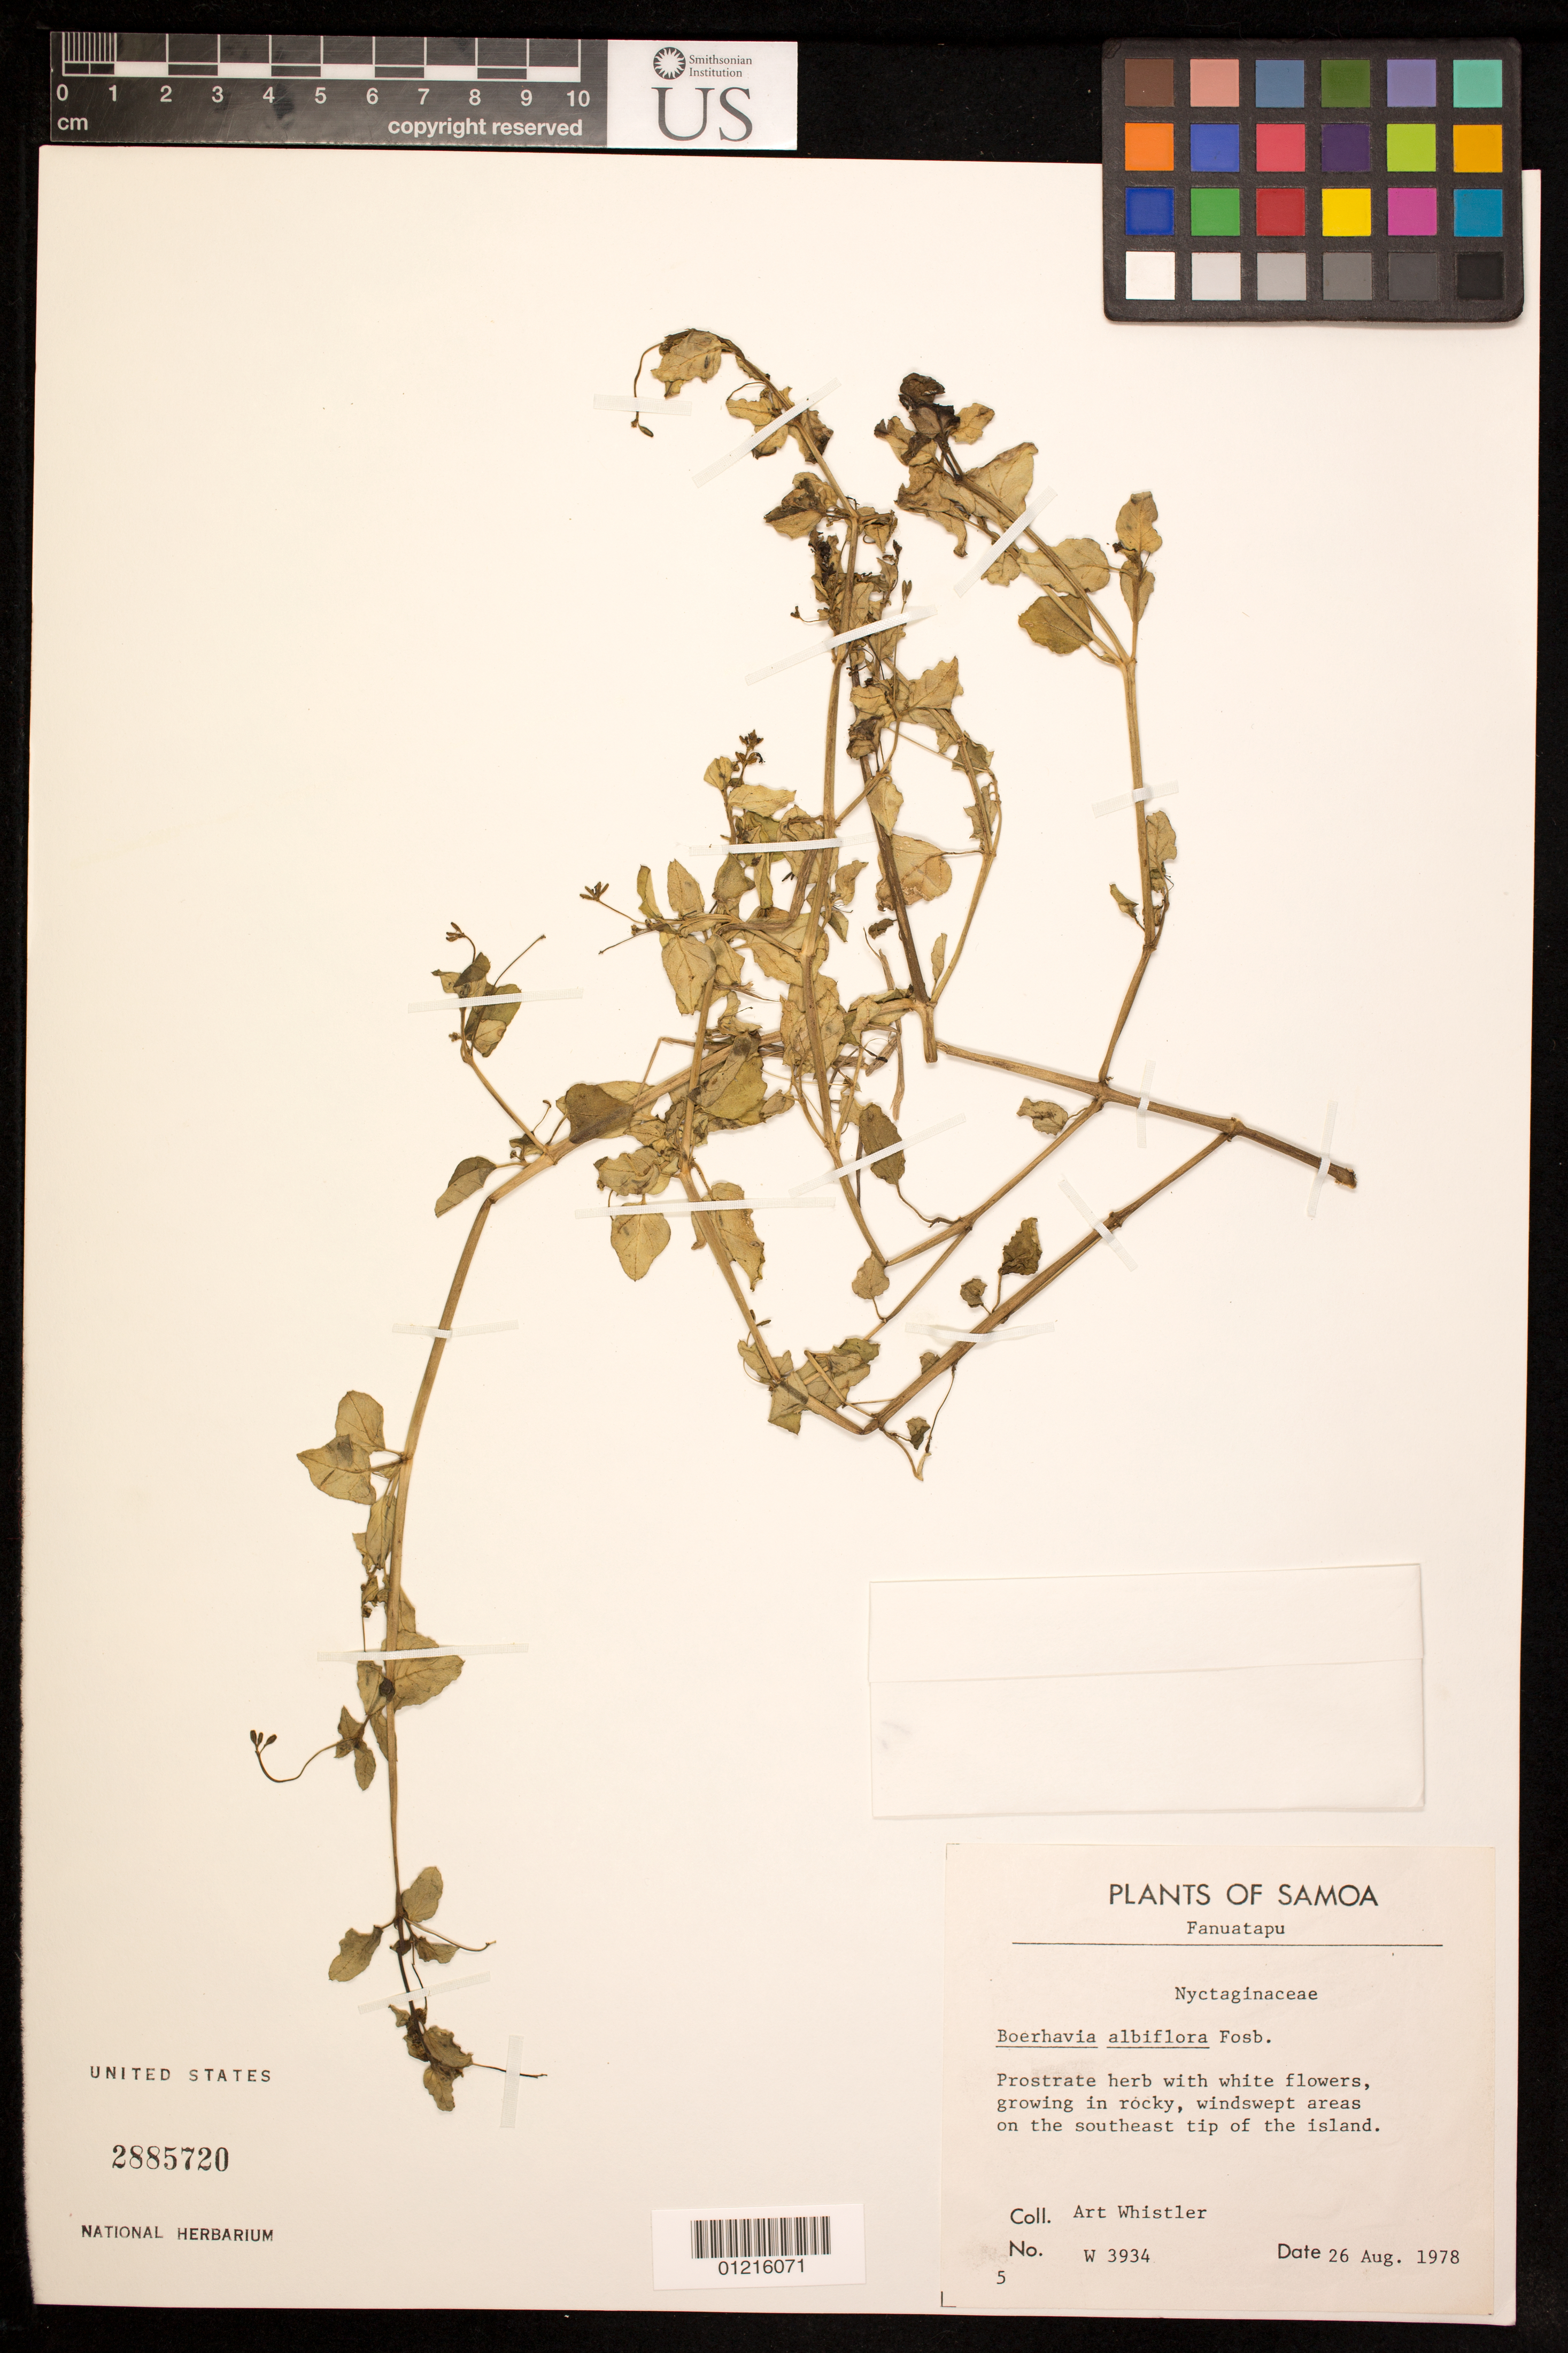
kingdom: Plantae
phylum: Tracheophyta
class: Magnoliopsida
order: Caryophyllales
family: Nyctaginaceae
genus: Boerhavia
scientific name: Boerhavia albiflora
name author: Fosberg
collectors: A. Whistler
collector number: W3934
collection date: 1978-08-26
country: Samoa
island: Fanuatapu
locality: Fanuatapu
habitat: Rocky windswept areas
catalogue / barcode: US 2885720